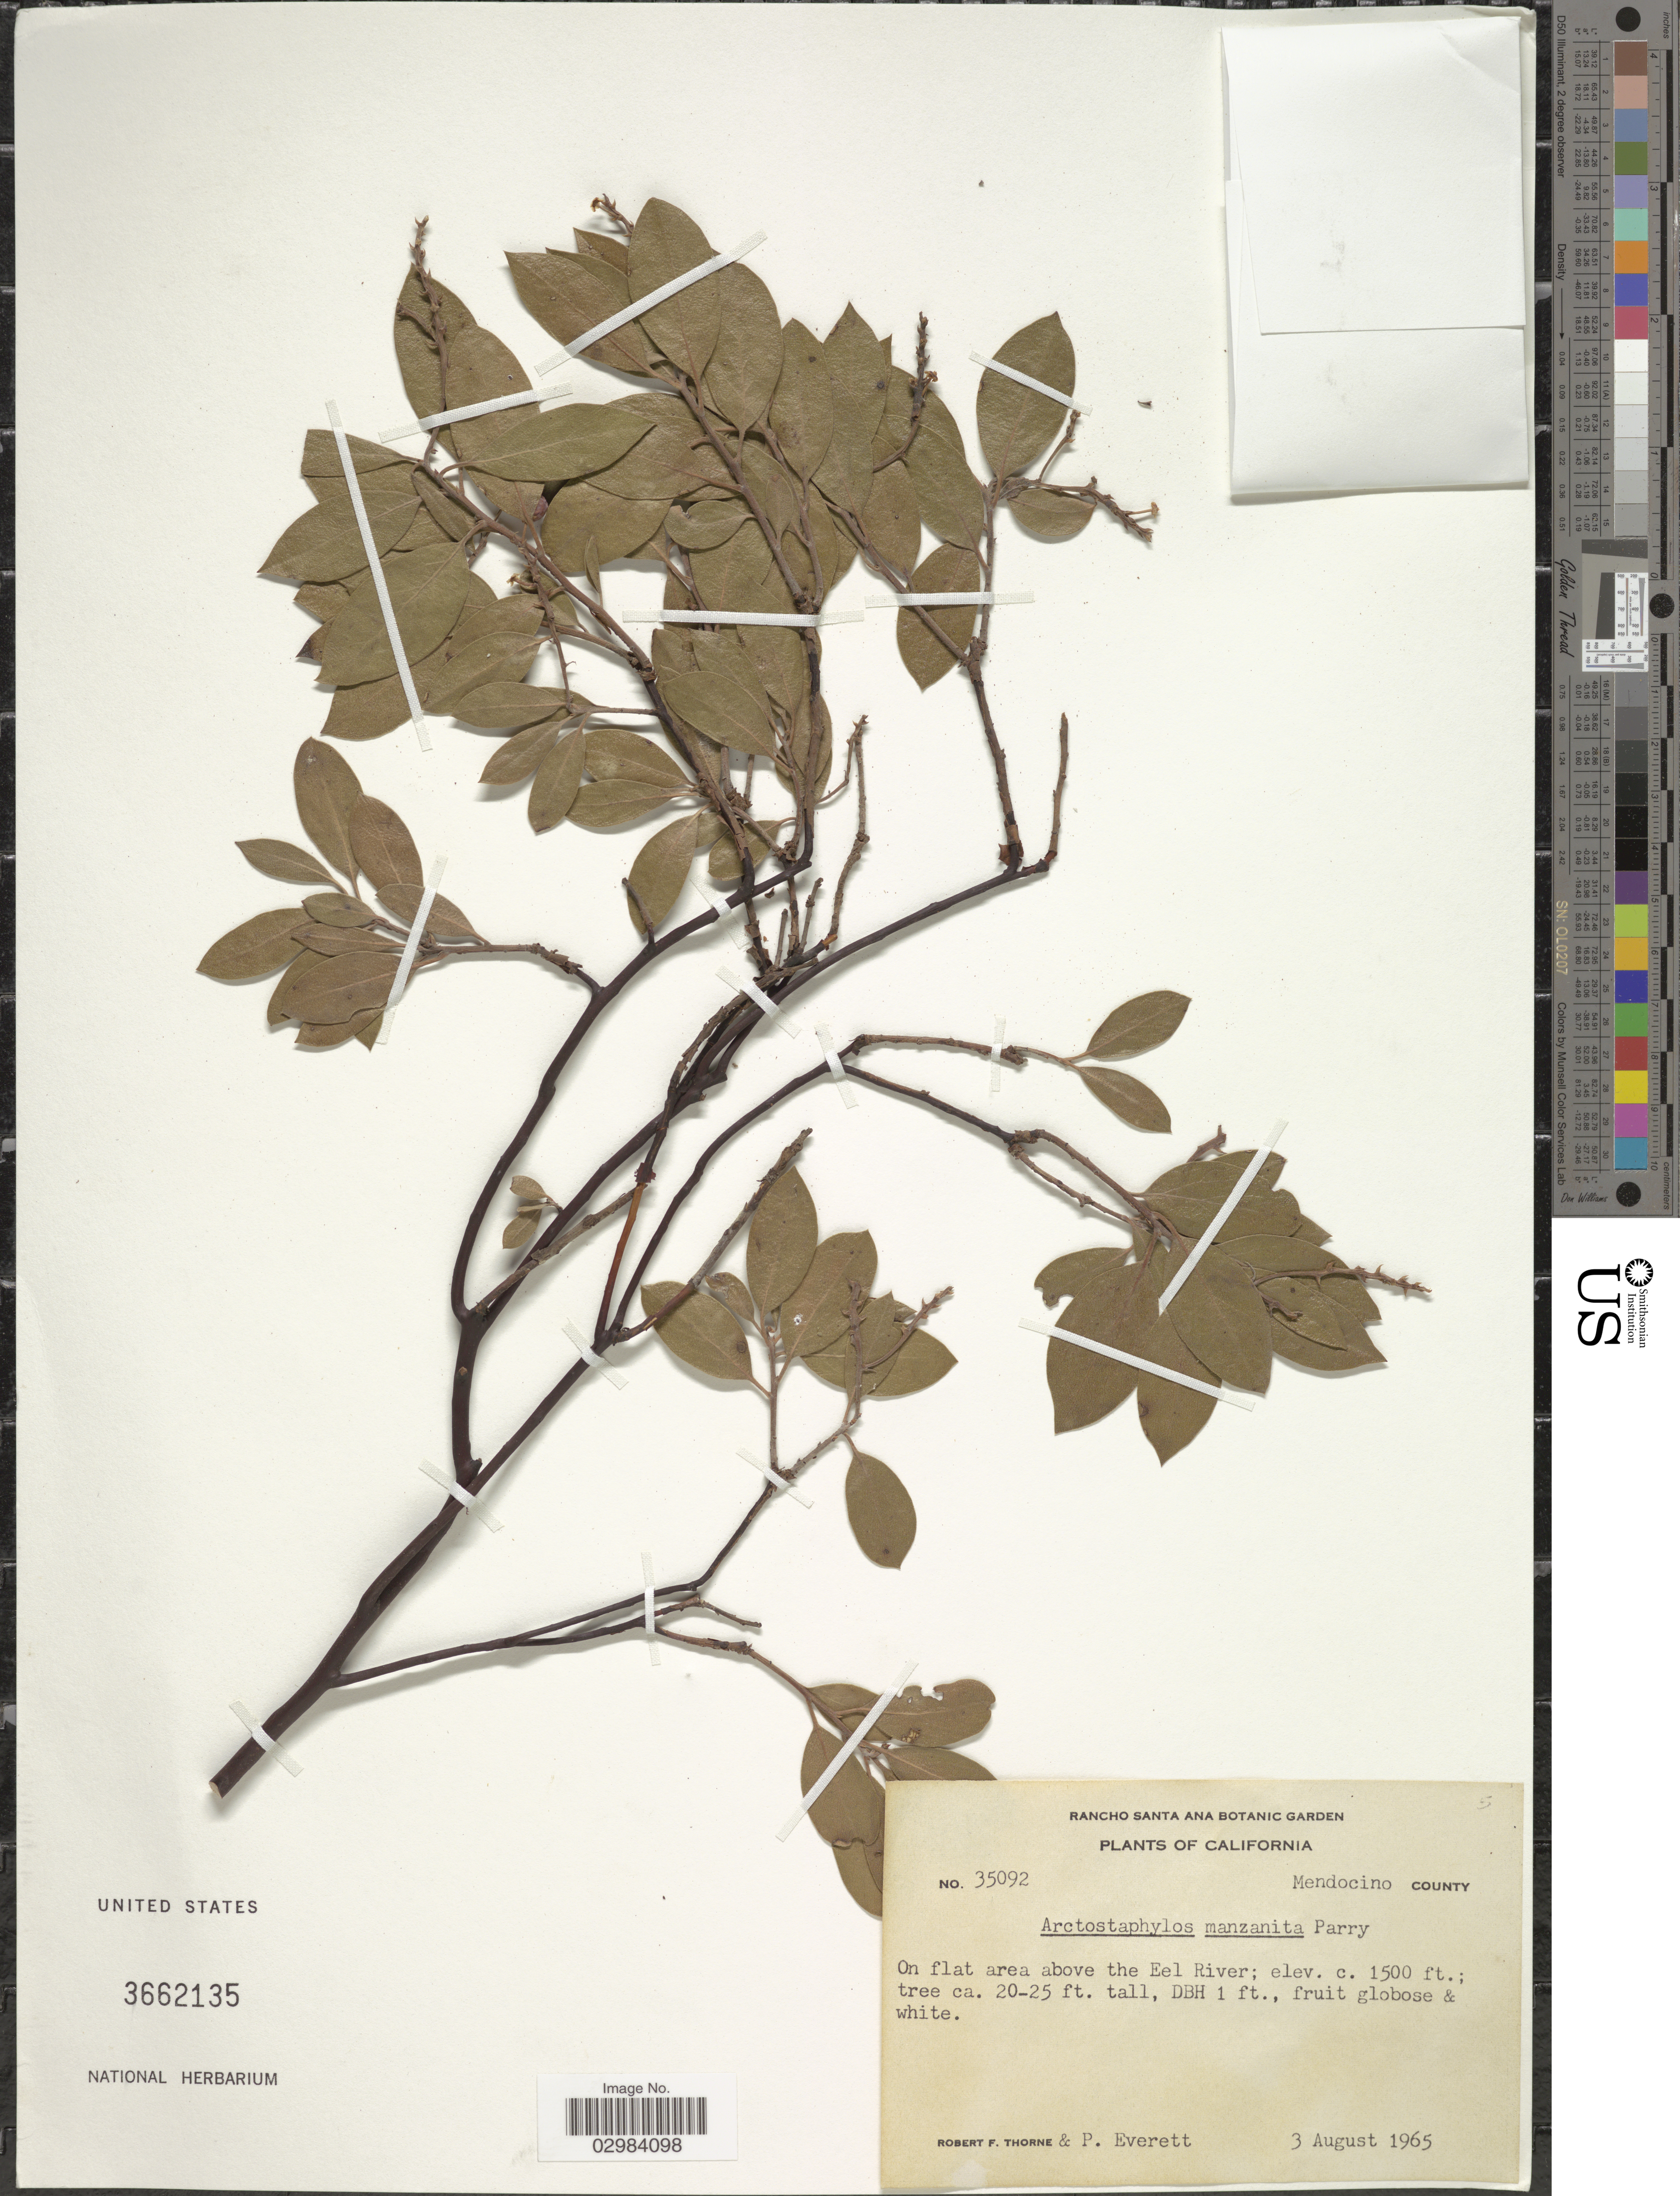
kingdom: Plantae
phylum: Tracheophyta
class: Magnoliopsida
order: Ericales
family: Ericaceae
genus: Arctostaphylos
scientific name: Arctostaphylos manzanita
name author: Parry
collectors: R. F. Thorne & P. Everett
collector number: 35092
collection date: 1965-08-03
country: United States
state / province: California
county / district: Mendocino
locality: Mendocino County, On flat area above the Eel River.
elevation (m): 457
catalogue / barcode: US 3662135